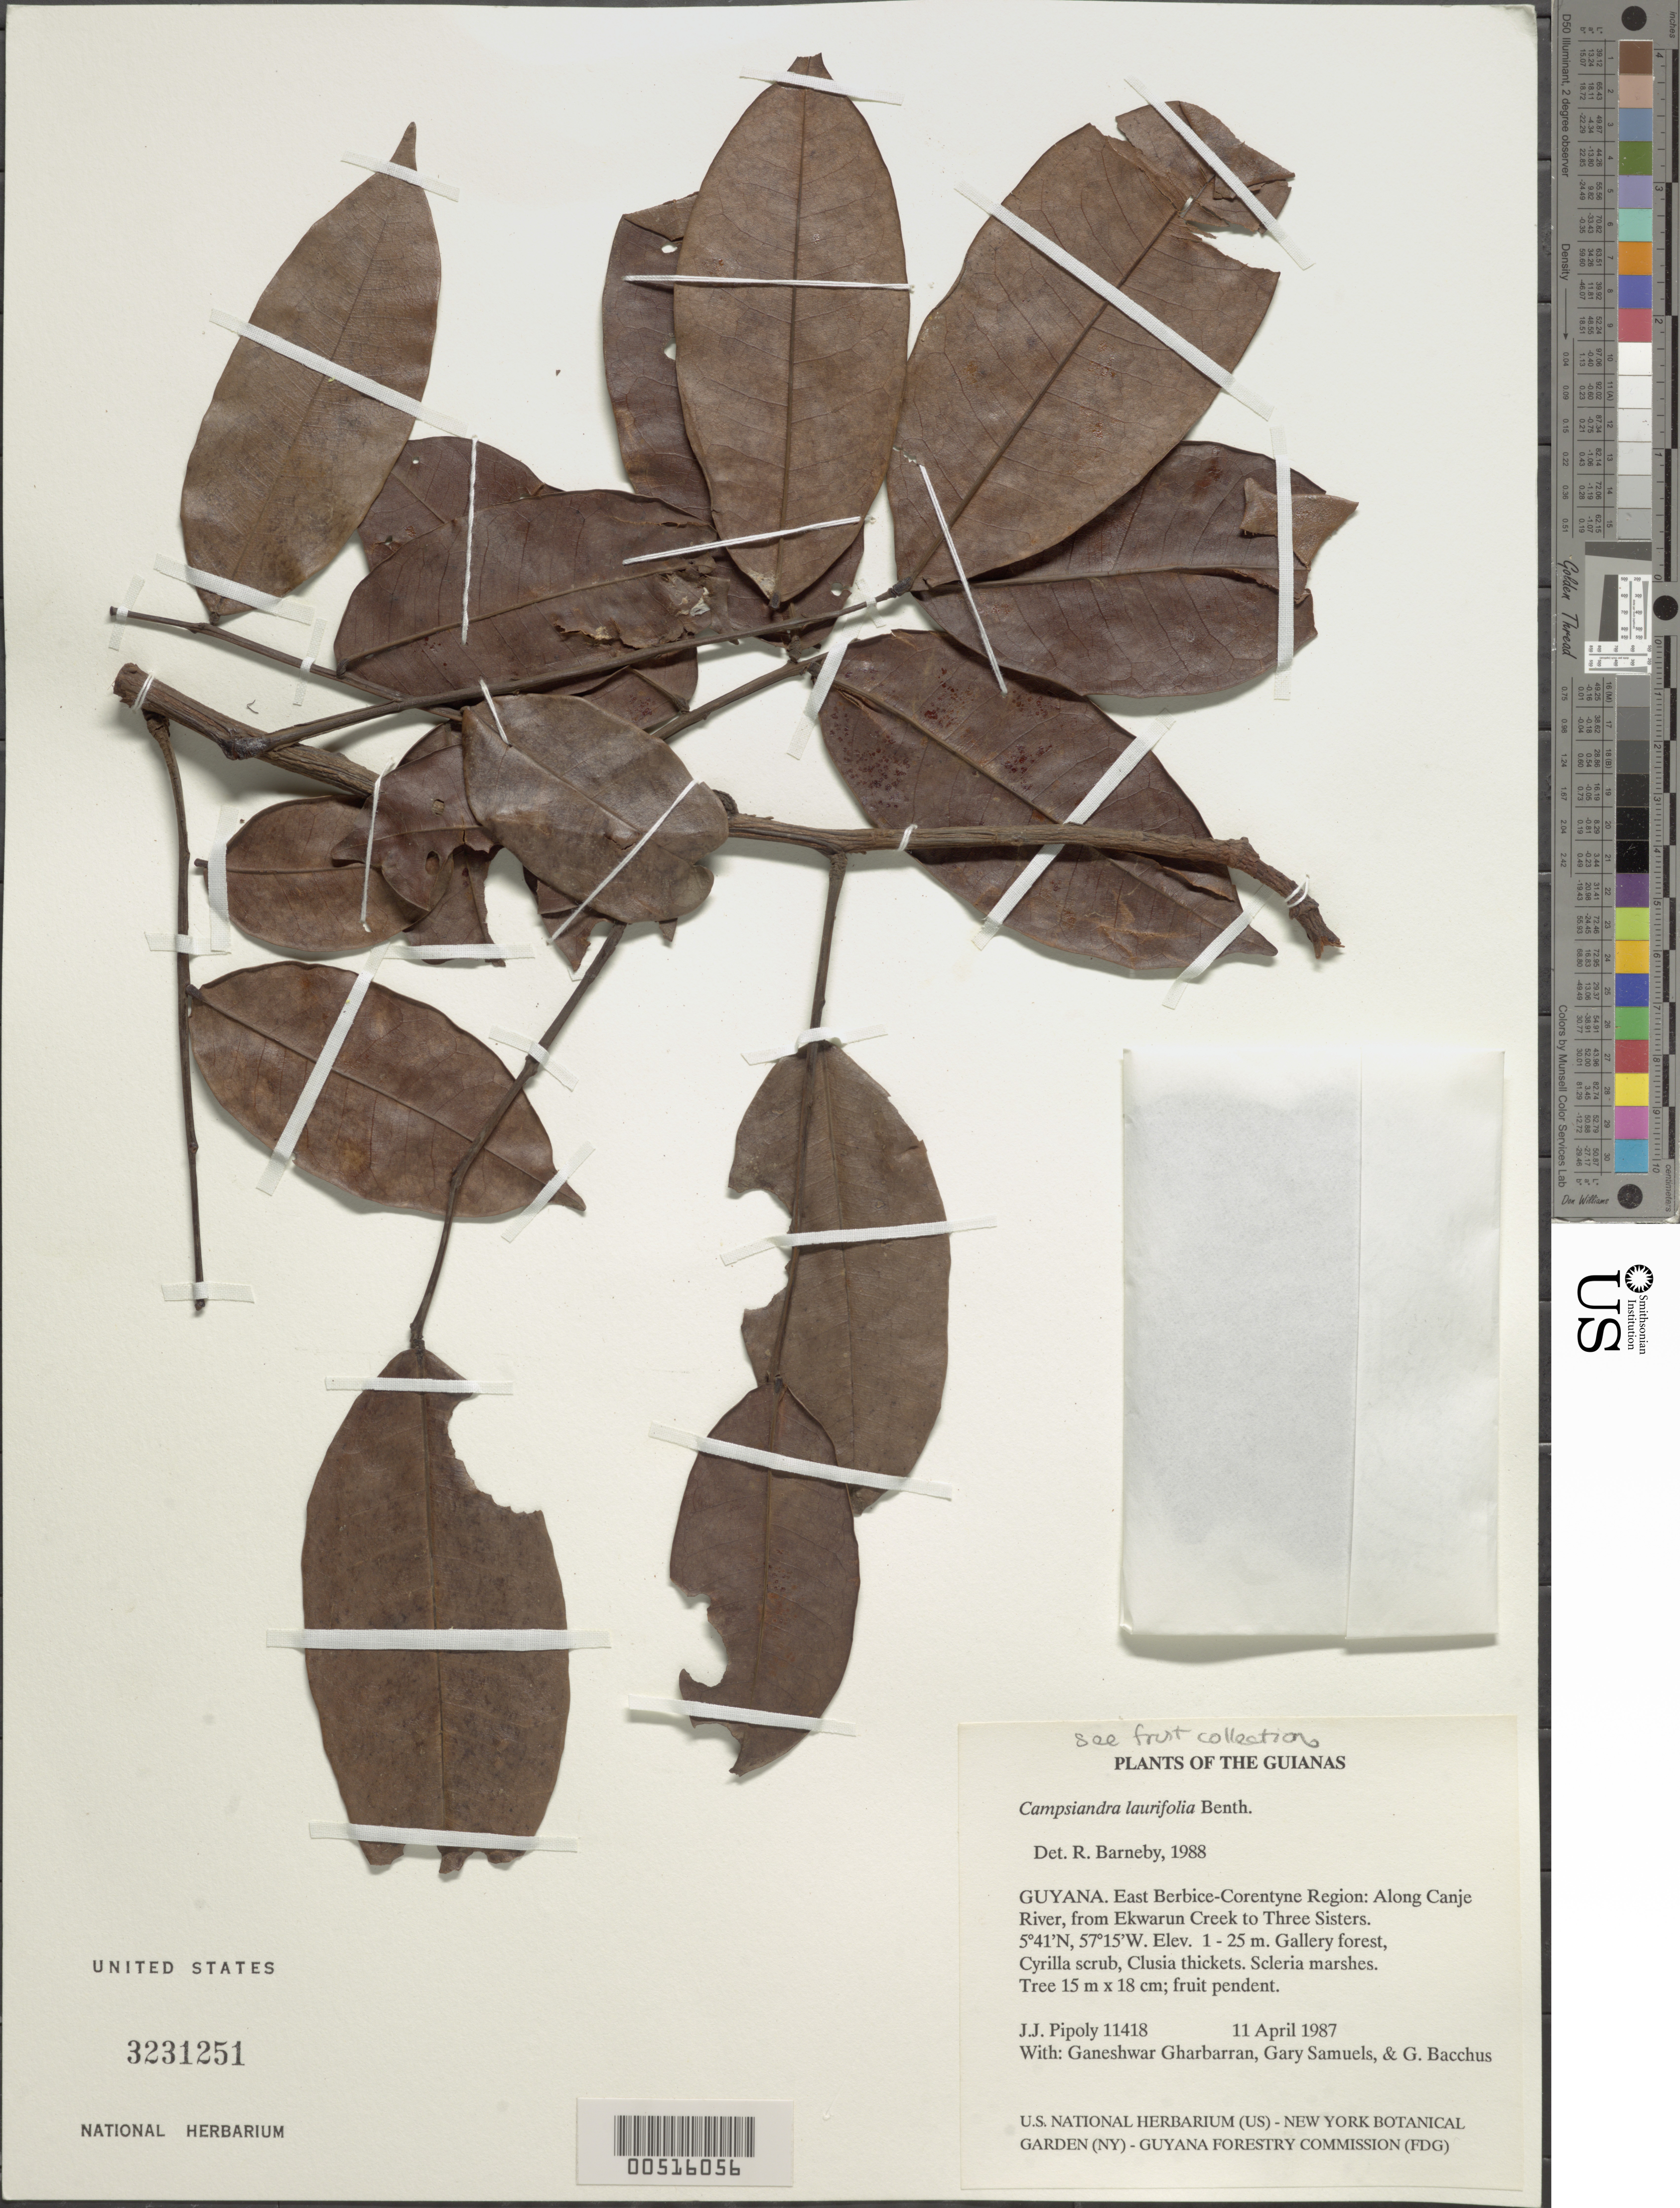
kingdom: Plantae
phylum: Tracheophyta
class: Magnoliopsida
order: Fabales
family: Fabaceae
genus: Campsiandra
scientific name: Campsiandra comosa var. laurifolia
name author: (Benth.) R.S. Cowan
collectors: J. J. Pipoly, G. Gharbarran, G. Samuels & G. Bacchus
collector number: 11418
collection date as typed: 11 Apr 1987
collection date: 1987-04-11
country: Guyana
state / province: E. Berbice-Corentyne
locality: Along canje river, from ekwarun creek to three sisters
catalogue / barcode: US 3231251